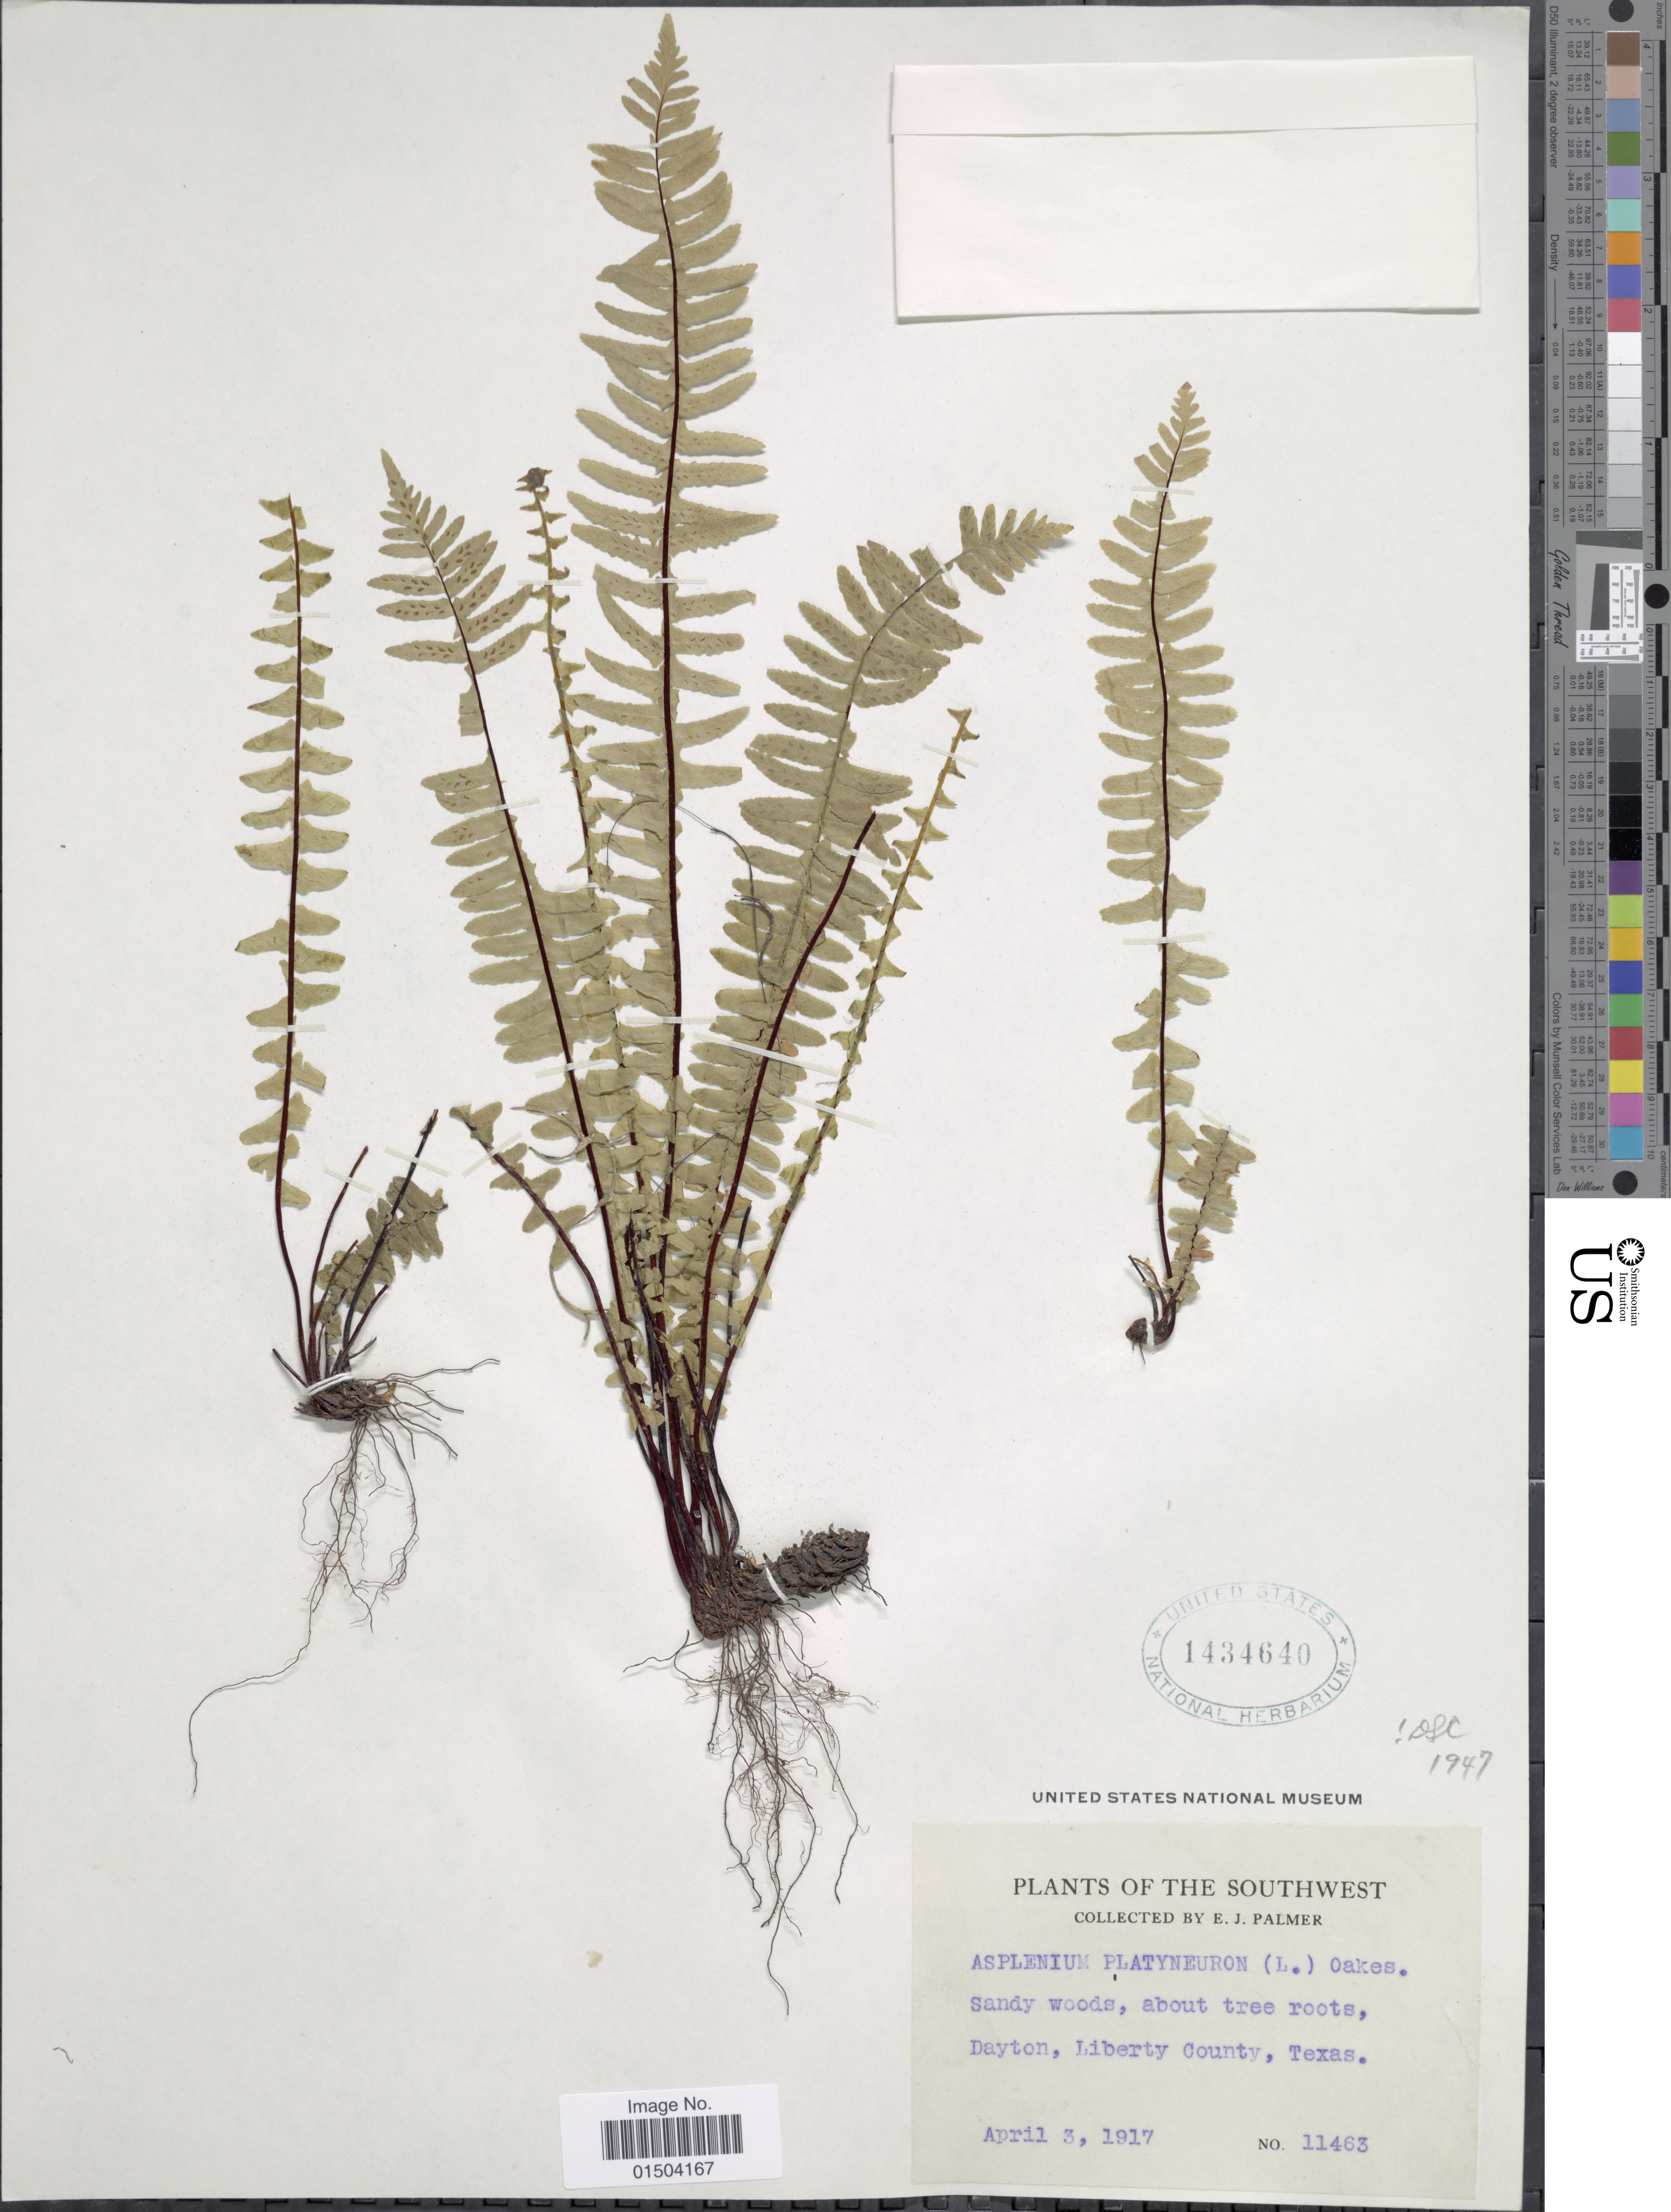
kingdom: Plantae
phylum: Tracheophyta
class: Polypodiopsida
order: Polypodiales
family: Aspleniaceae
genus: Asplenium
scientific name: Asplenium platyneuron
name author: (L.) Britton, Stearns & Poggenb.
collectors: E. J. Palmer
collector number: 11463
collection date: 1917-04-03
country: United States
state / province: Texas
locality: Southwest. Sandy woods, about tree roots, Dayton, Liberty County.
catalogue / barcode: US 1434640